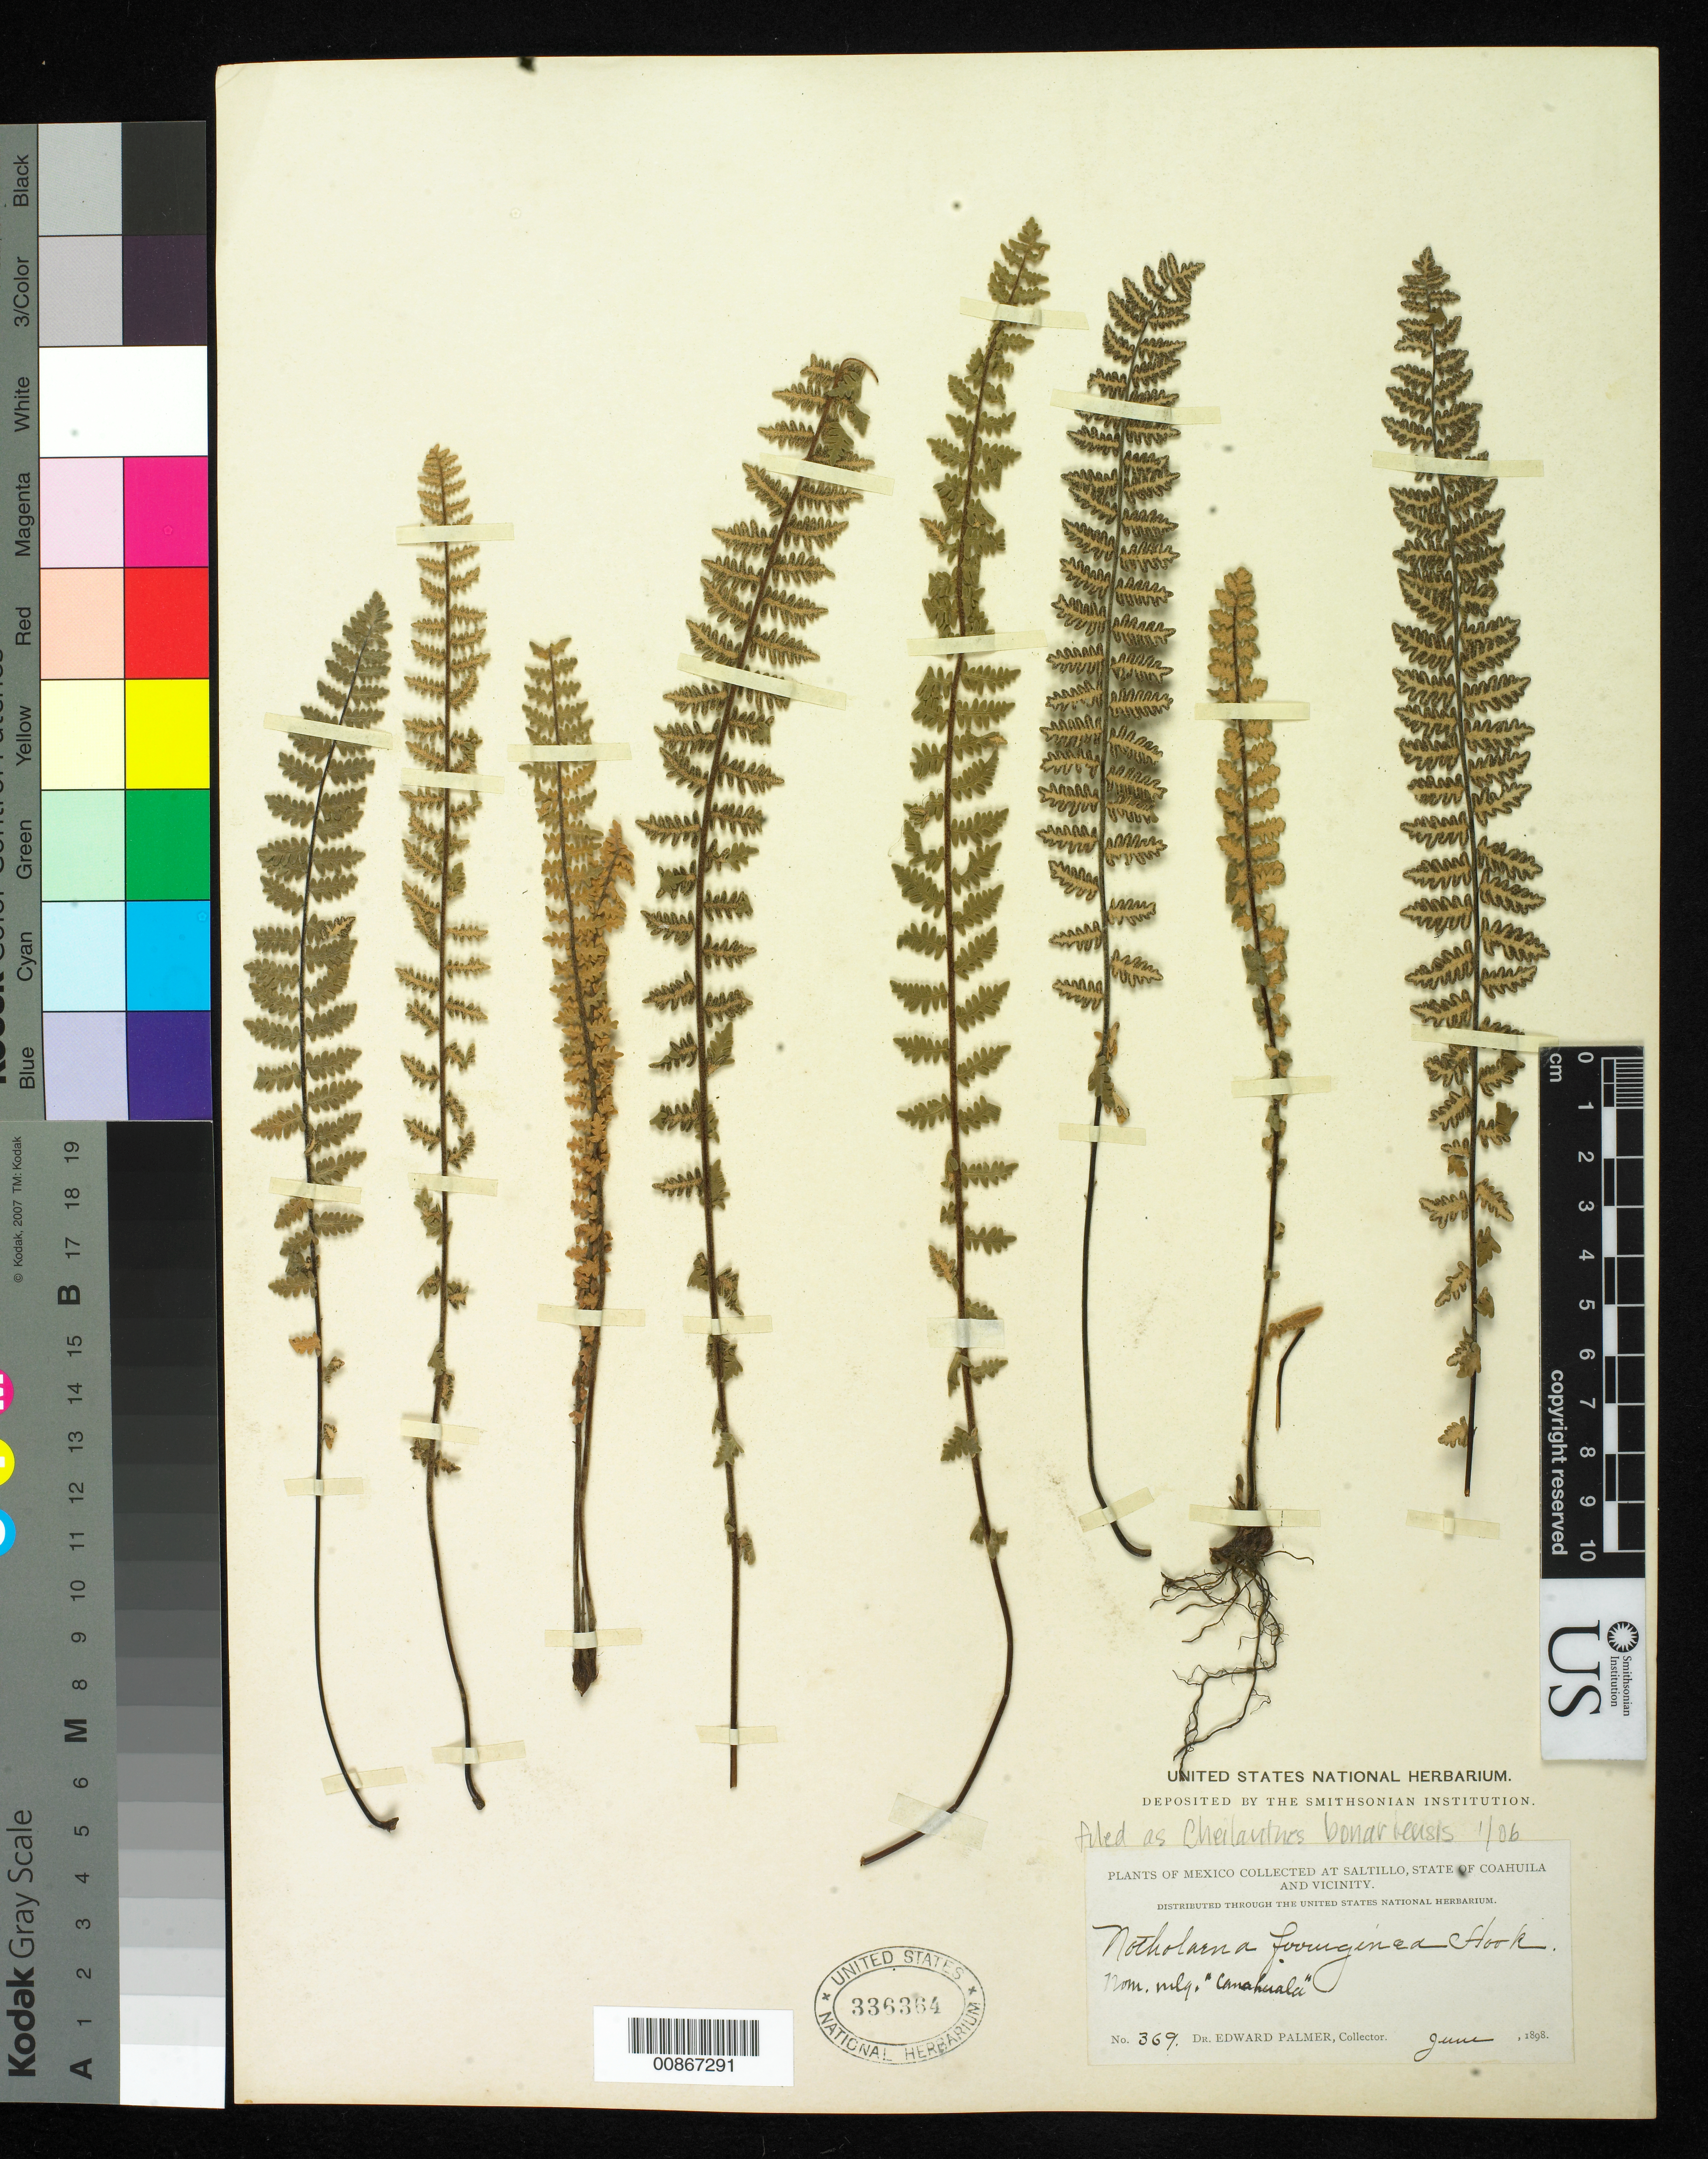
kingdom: Plantae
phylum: Tracheophyta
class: Polypodiopsida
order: Polypodiales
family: Pteridaceae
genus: Myriopteris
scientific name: Myriopteris aurea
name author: (Poir.) Grusz & Windham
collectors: E. Palmer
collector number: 369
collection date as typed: Jun 1898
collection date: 1898-06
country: Mexico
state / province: Coahuila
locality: Saltillo, Coahuila and vicinity.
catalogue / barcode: US 336364